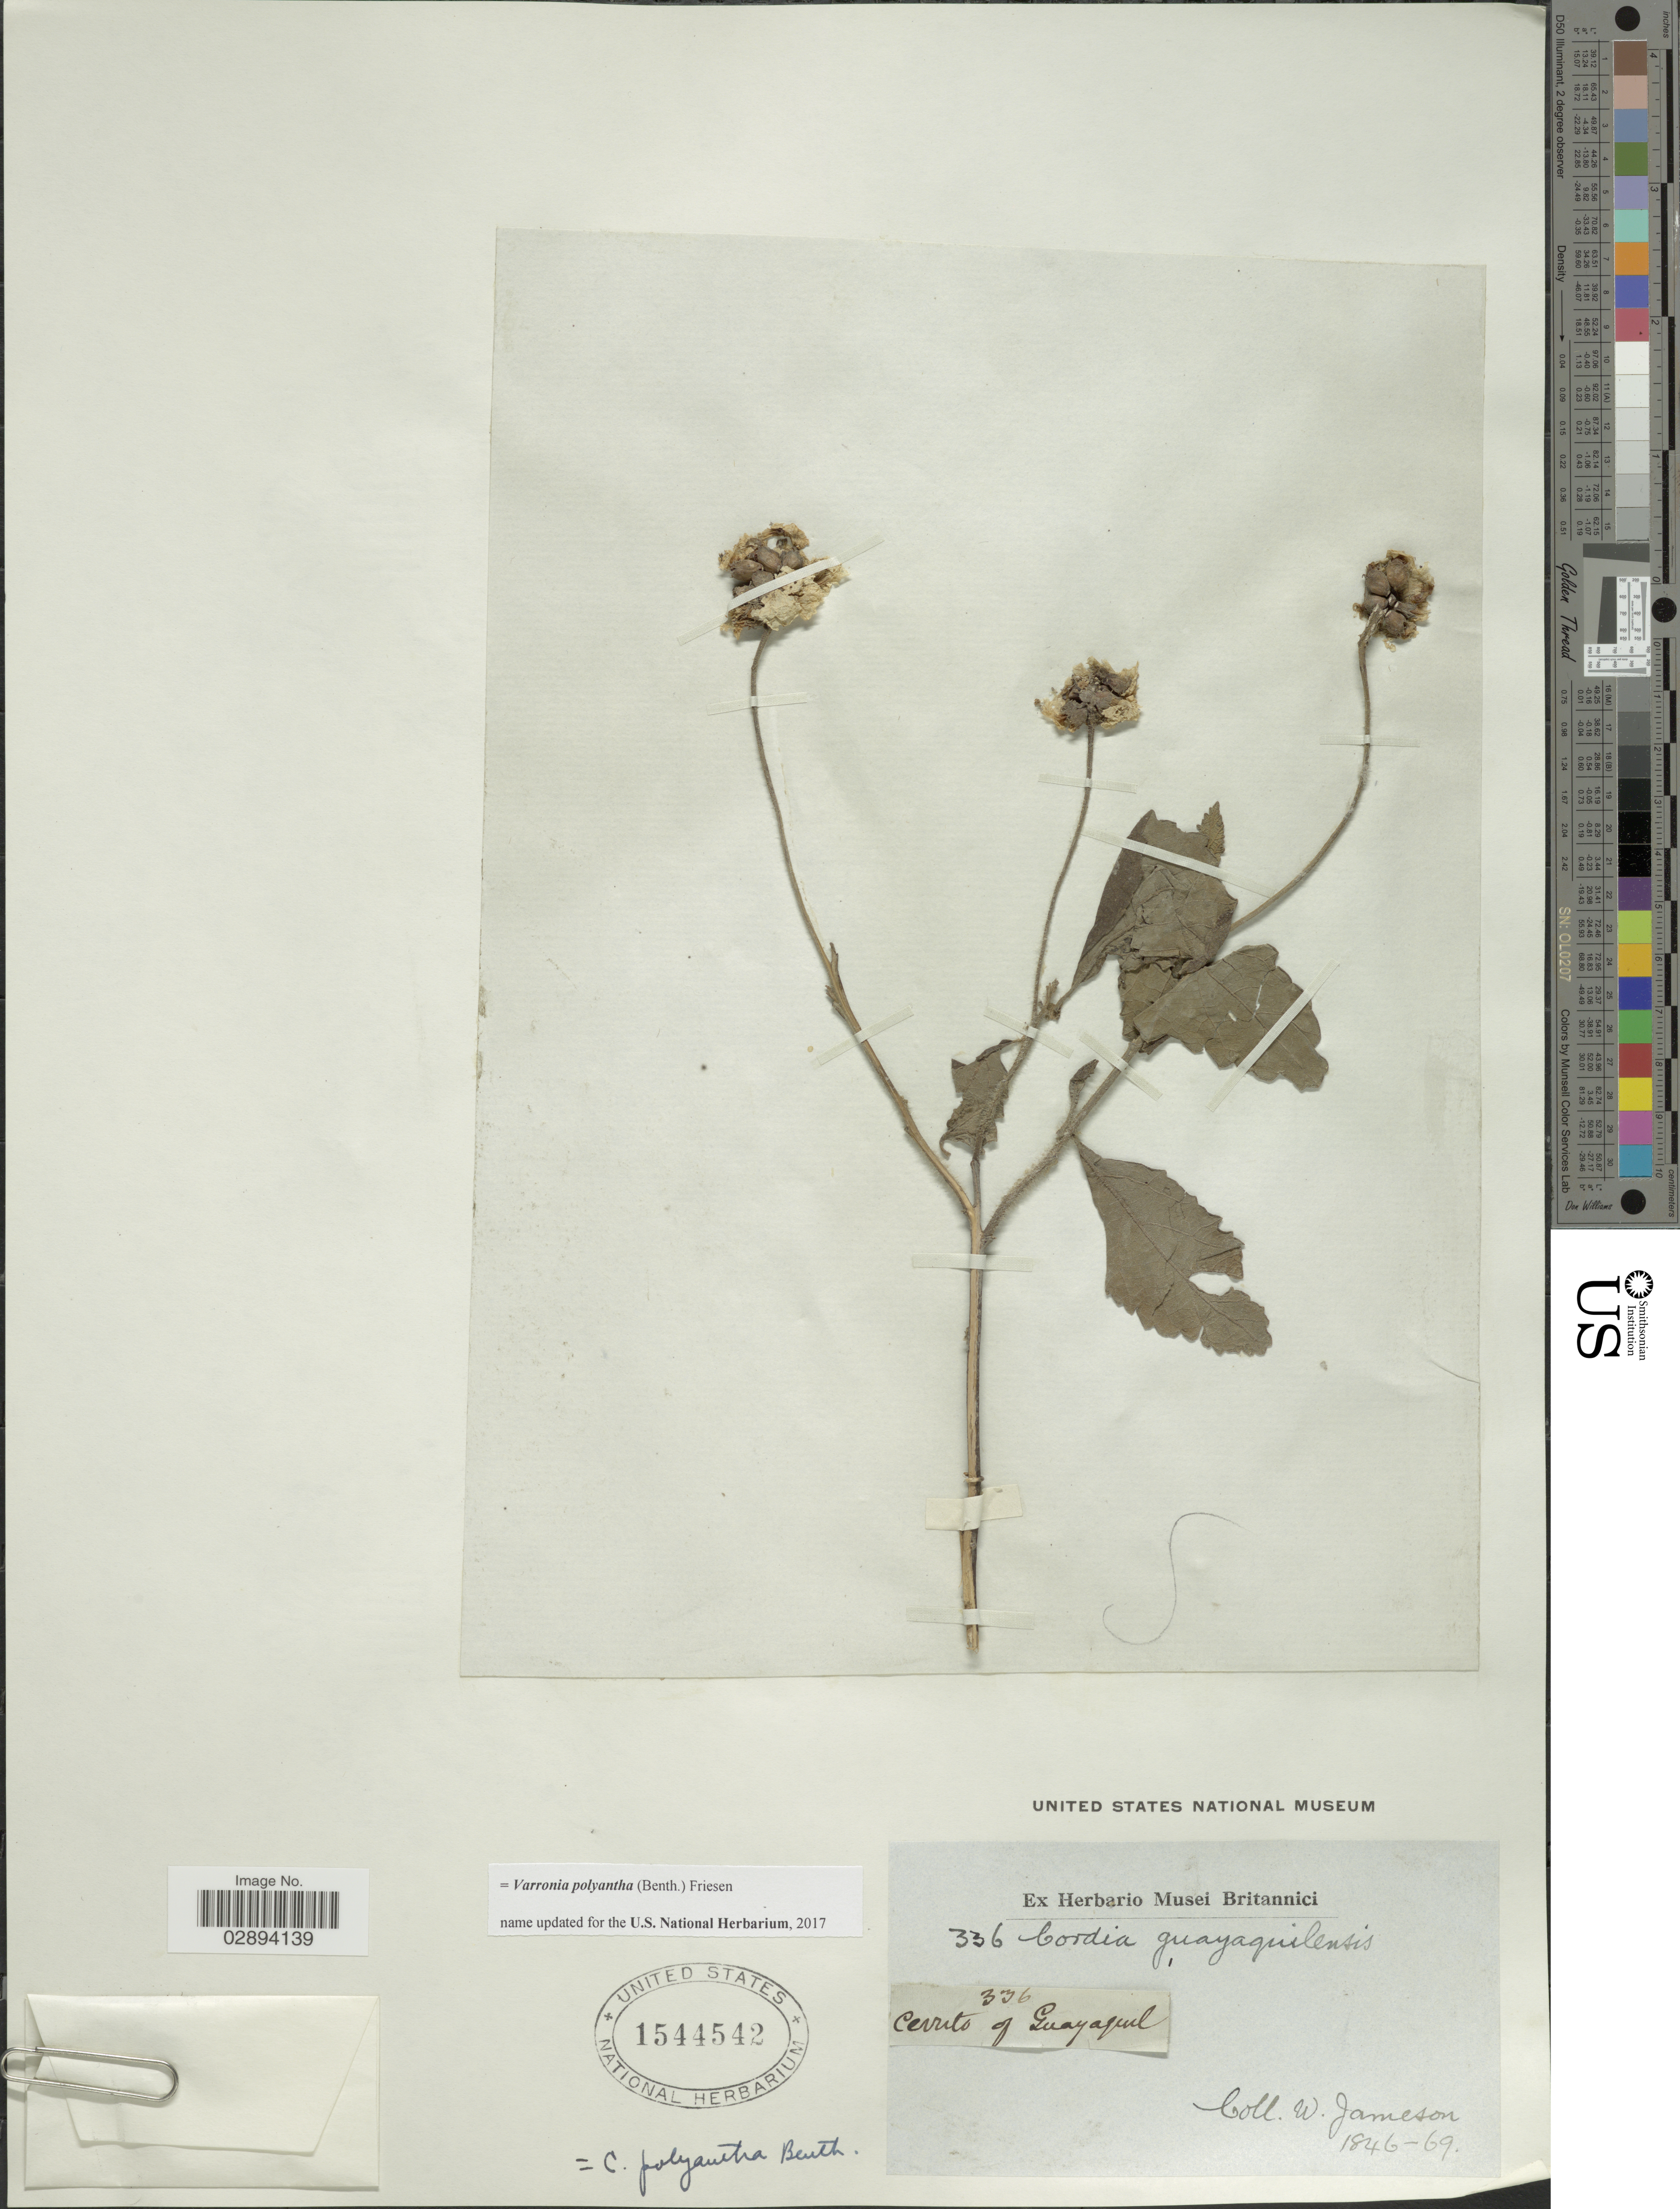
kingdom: Plantae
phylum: Tracheophyta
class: Magnoliopsida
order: Boraginales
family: Cordiaceae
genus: Varronia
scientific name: Varronia polyantha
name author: (Benth.) Friesen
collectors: W. Jameson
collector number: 336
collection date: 1846/1869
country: Ecuador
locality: Cerrito of Guayaquil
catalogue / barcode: US 1544542